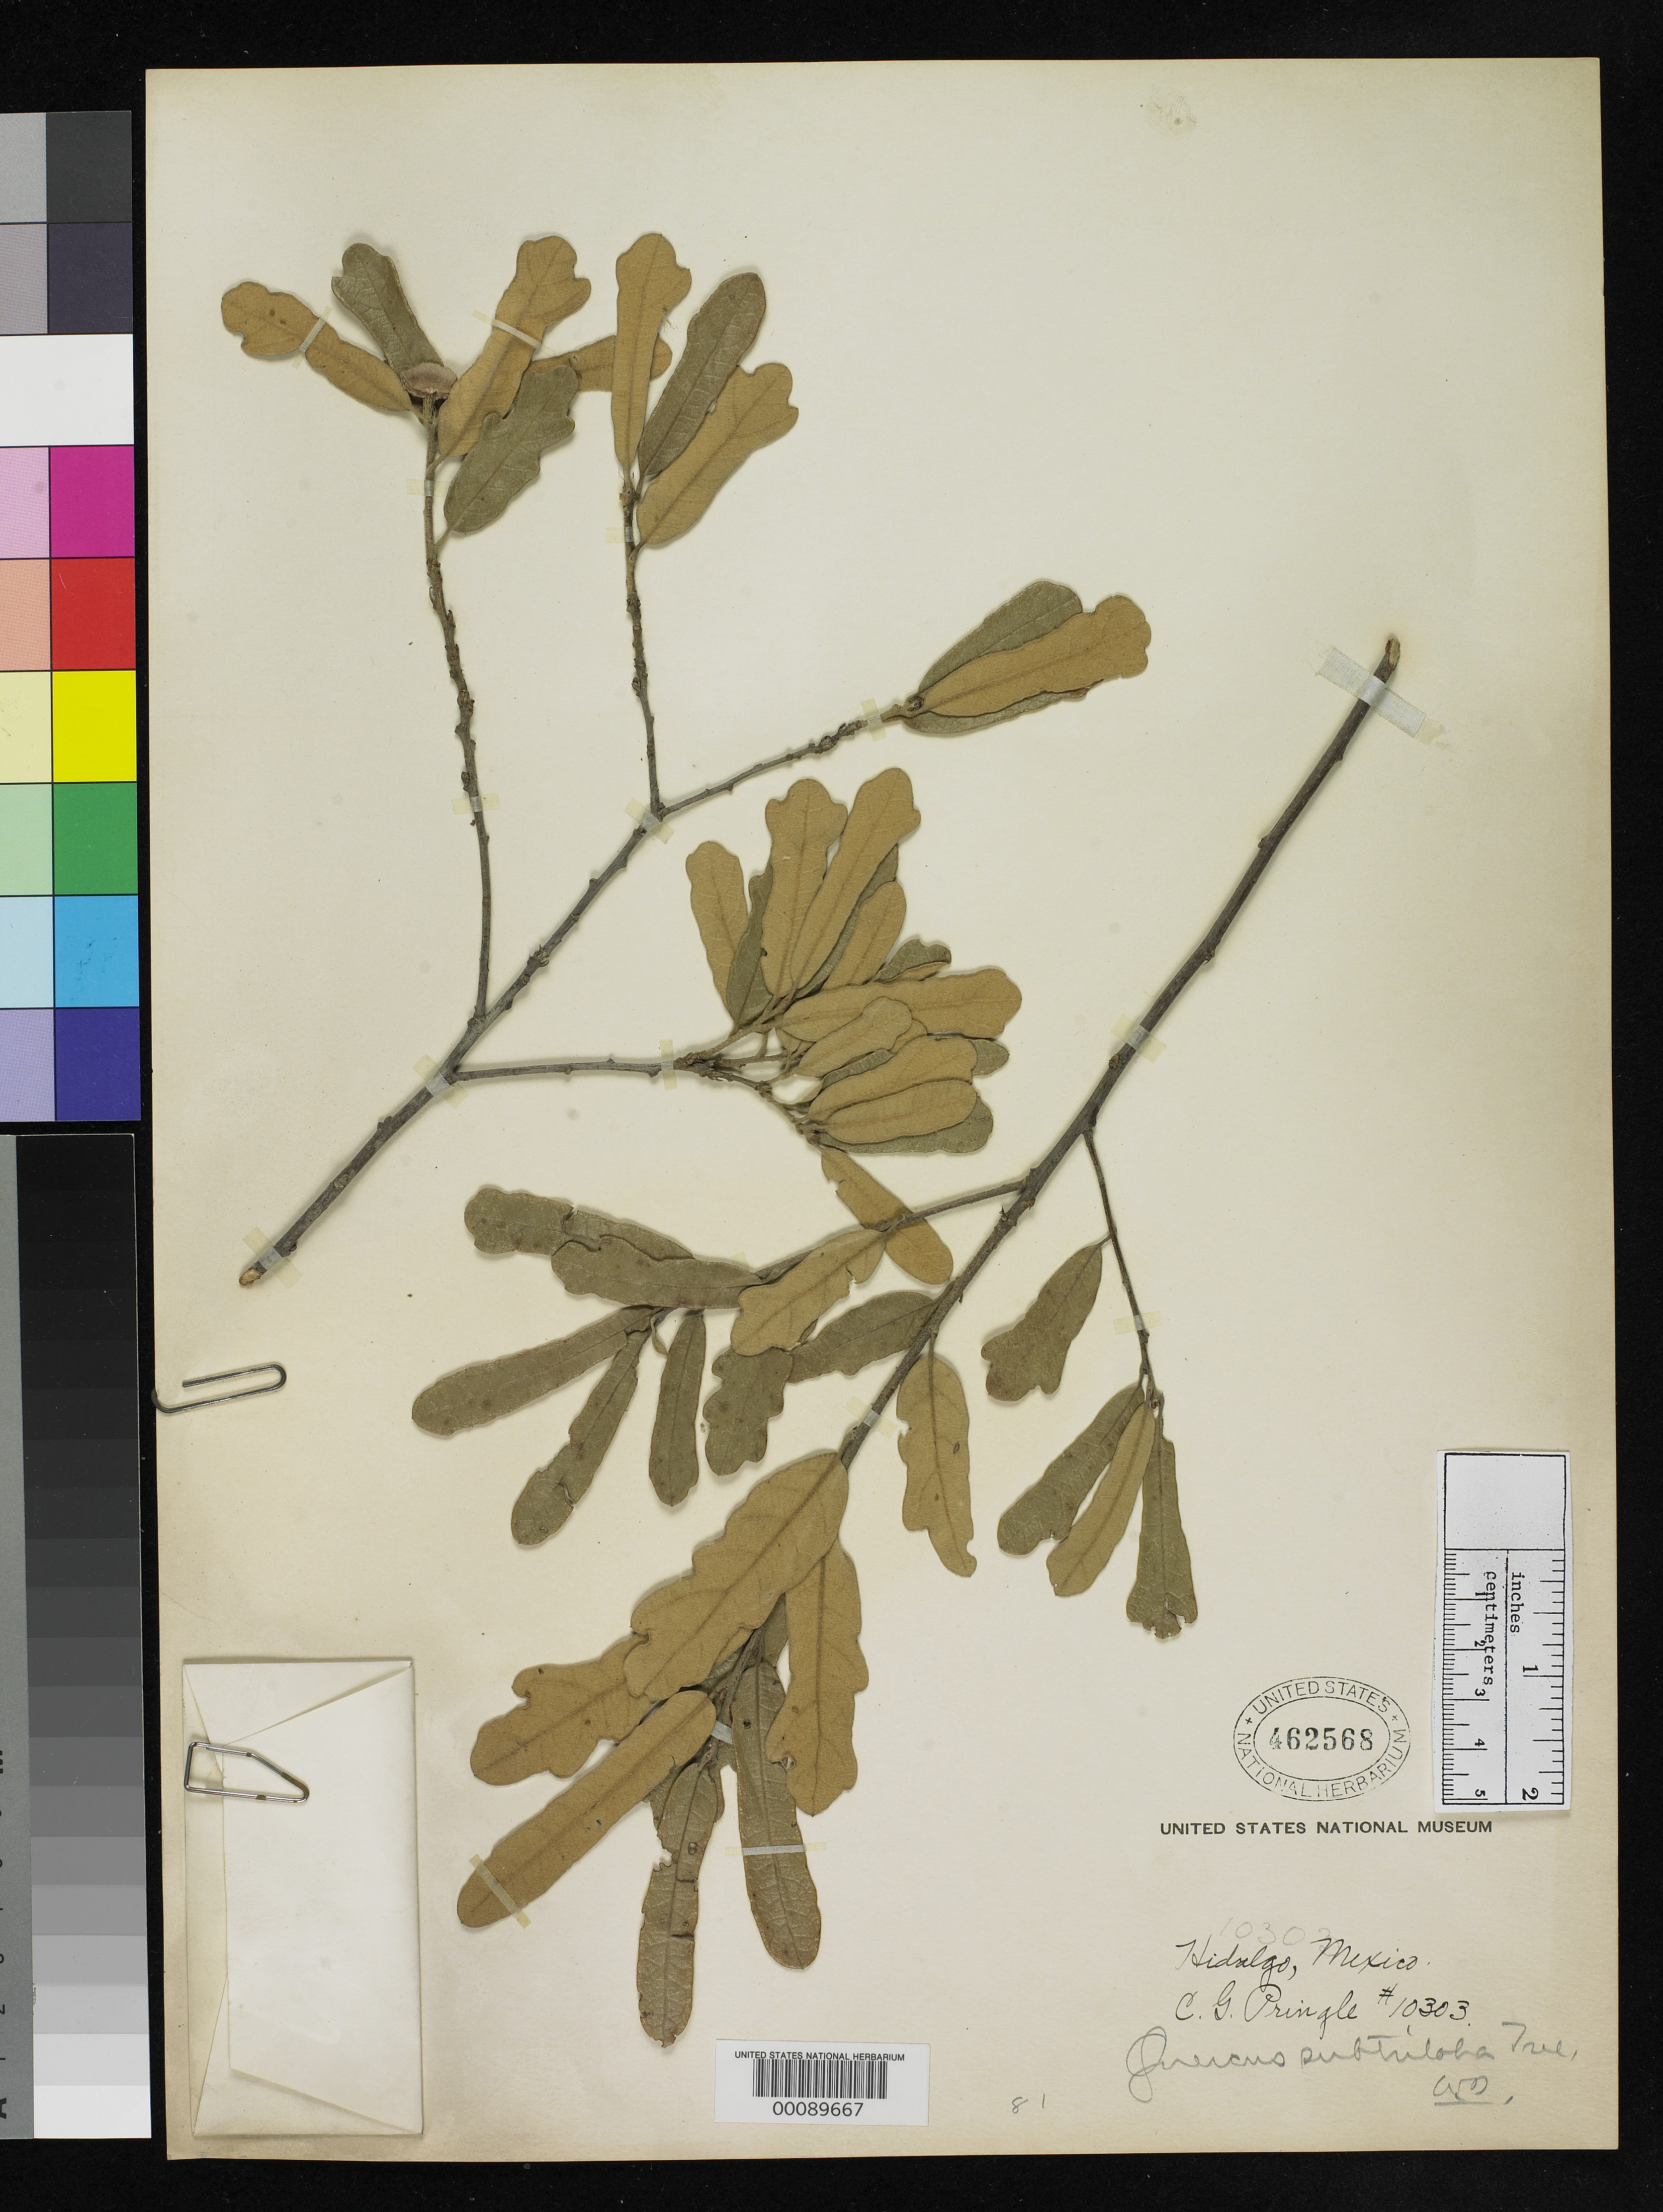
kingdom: Plantae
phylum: Tracheophyta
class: Magnoliopsida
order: Fagales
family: Fagaceae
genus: Quercus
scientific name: Quercus subtriloba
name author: Trel.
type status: Holotype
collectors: C. G. Pringle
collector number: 10303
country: Mexico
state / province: Hidalgo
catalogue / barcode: US 462568